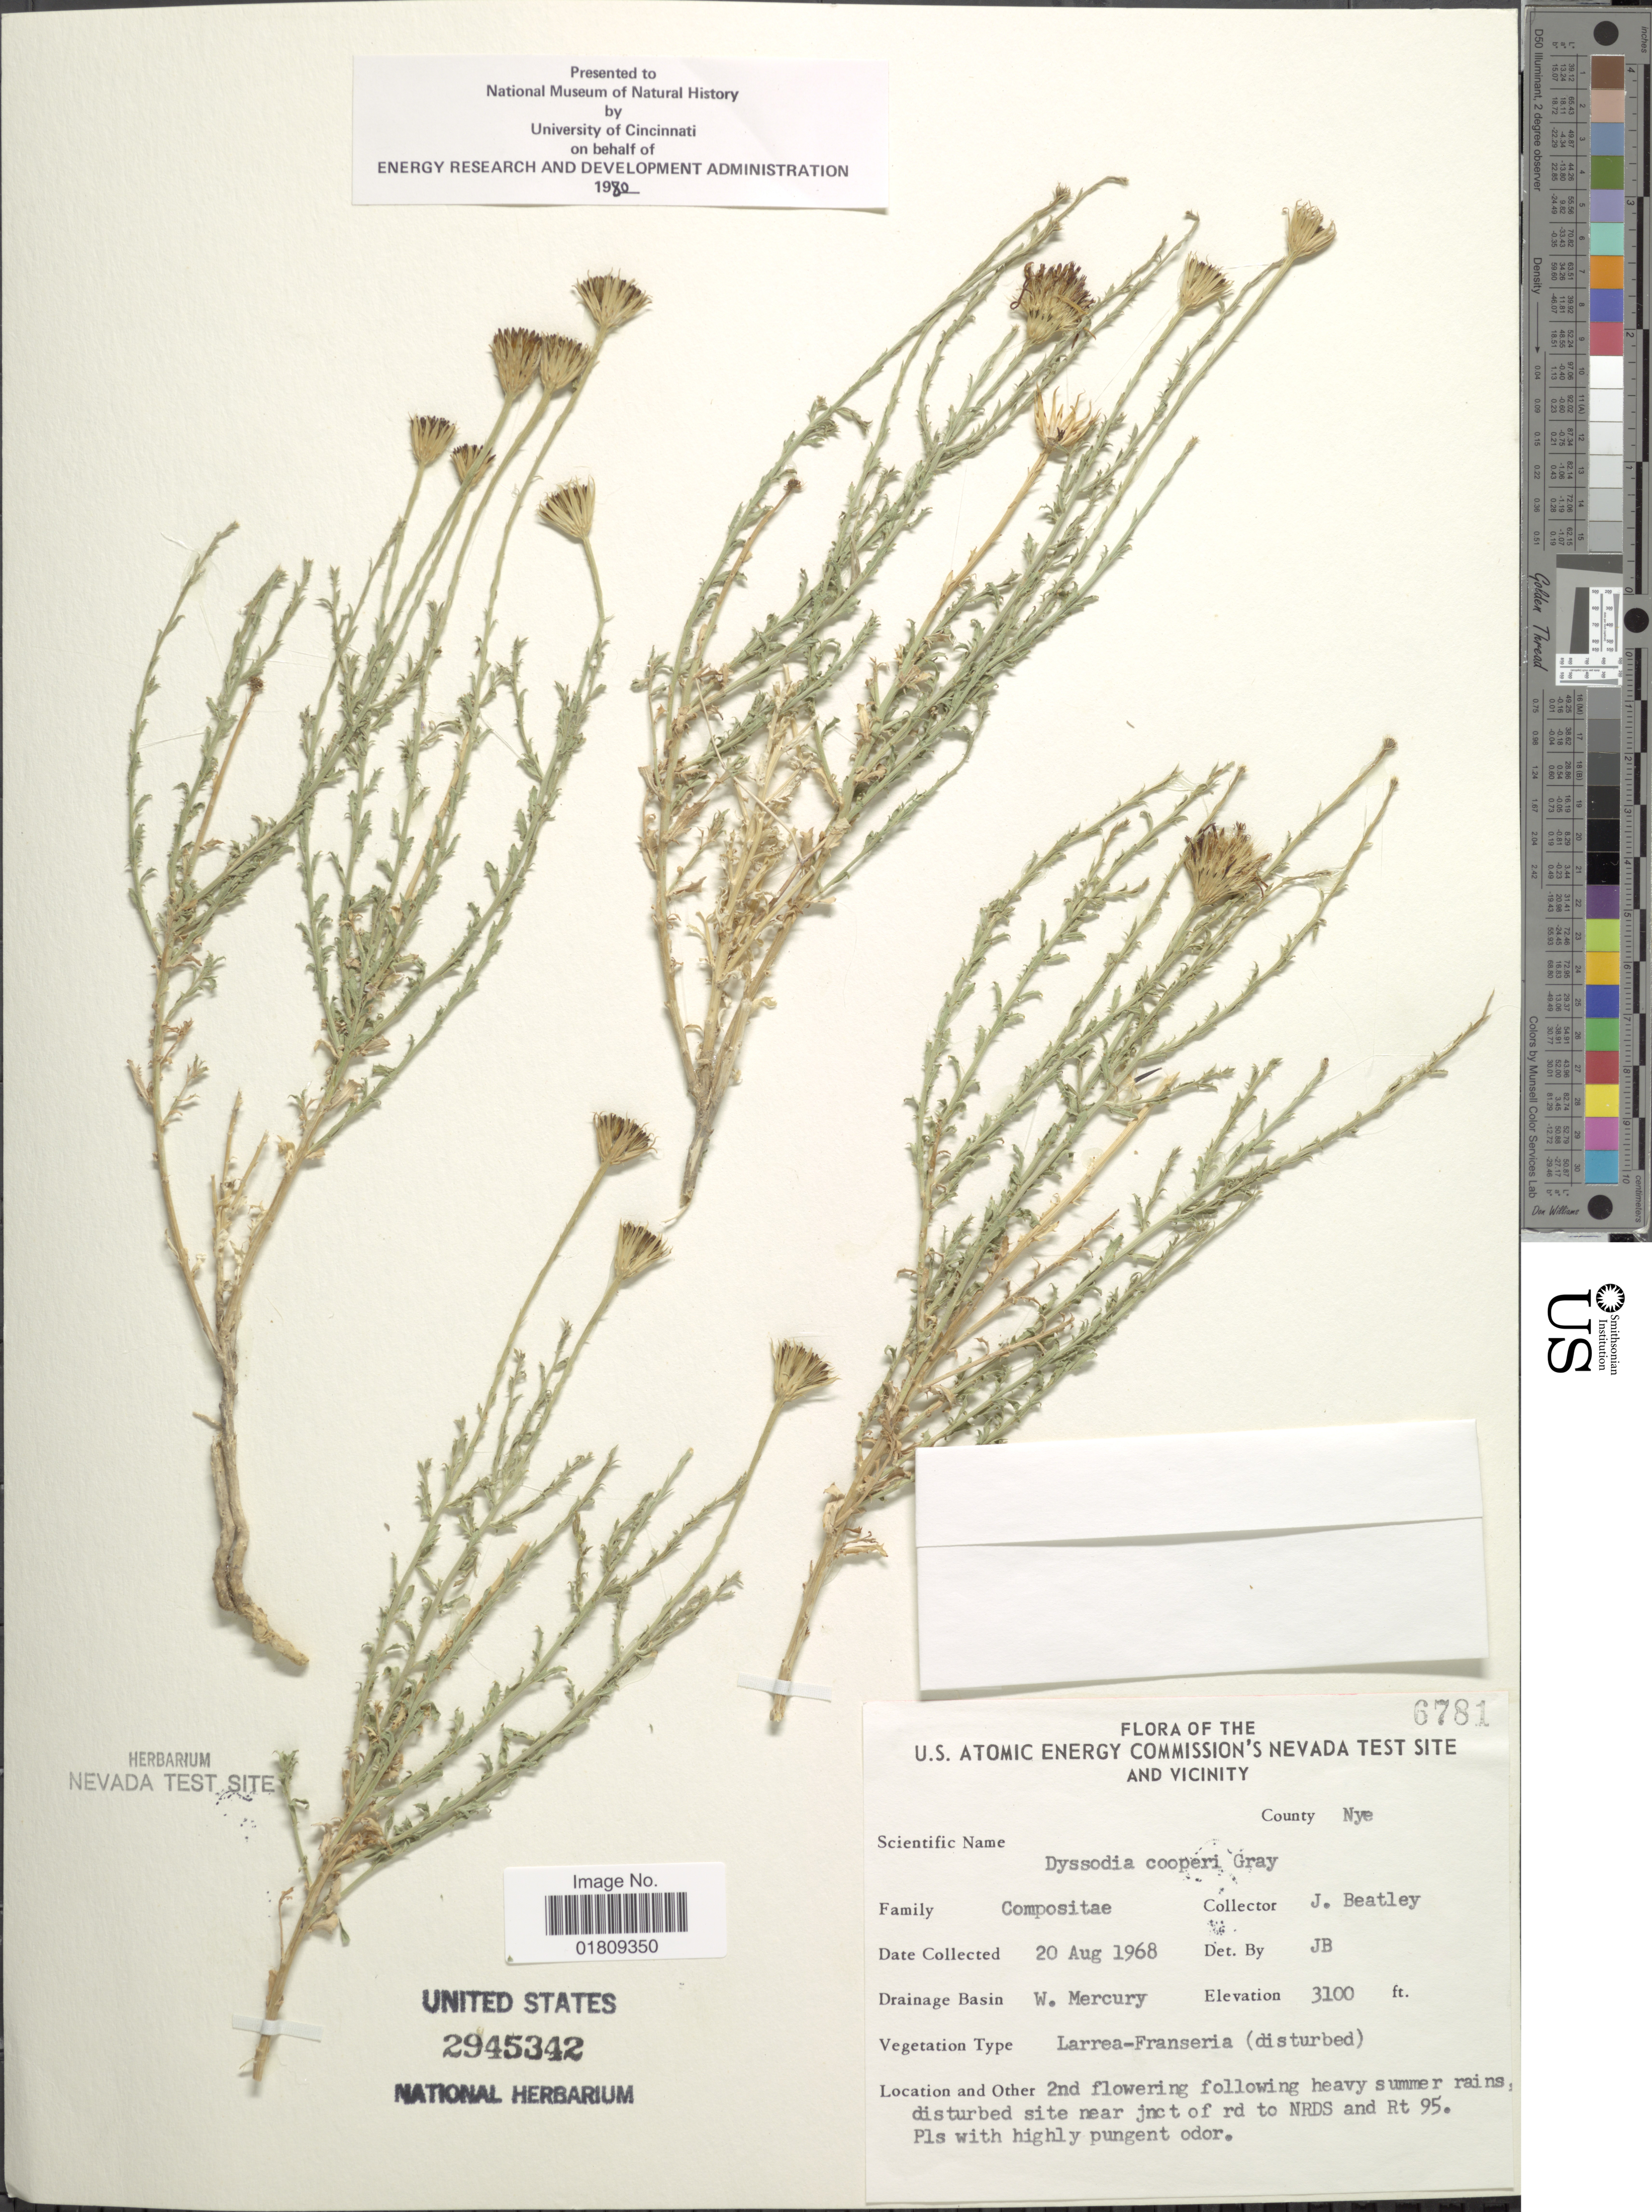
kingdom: Plantae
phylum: Tracheophyta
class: Magnoliopsida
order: Asterales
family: Asteraceae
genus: Dyssodia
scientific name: Dyssodia cooperi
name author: A. Gray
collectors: J. C. Beatley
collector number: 6781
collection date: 1968-08-20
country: United States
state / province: Nevada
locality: U. S. Atomic Energy Commission's Nevada Test Site and Vicinity, County Lee, W. Mercury, site near jnct of rd to NRDS and Rt 95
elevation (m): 945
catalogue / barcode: US 2945342